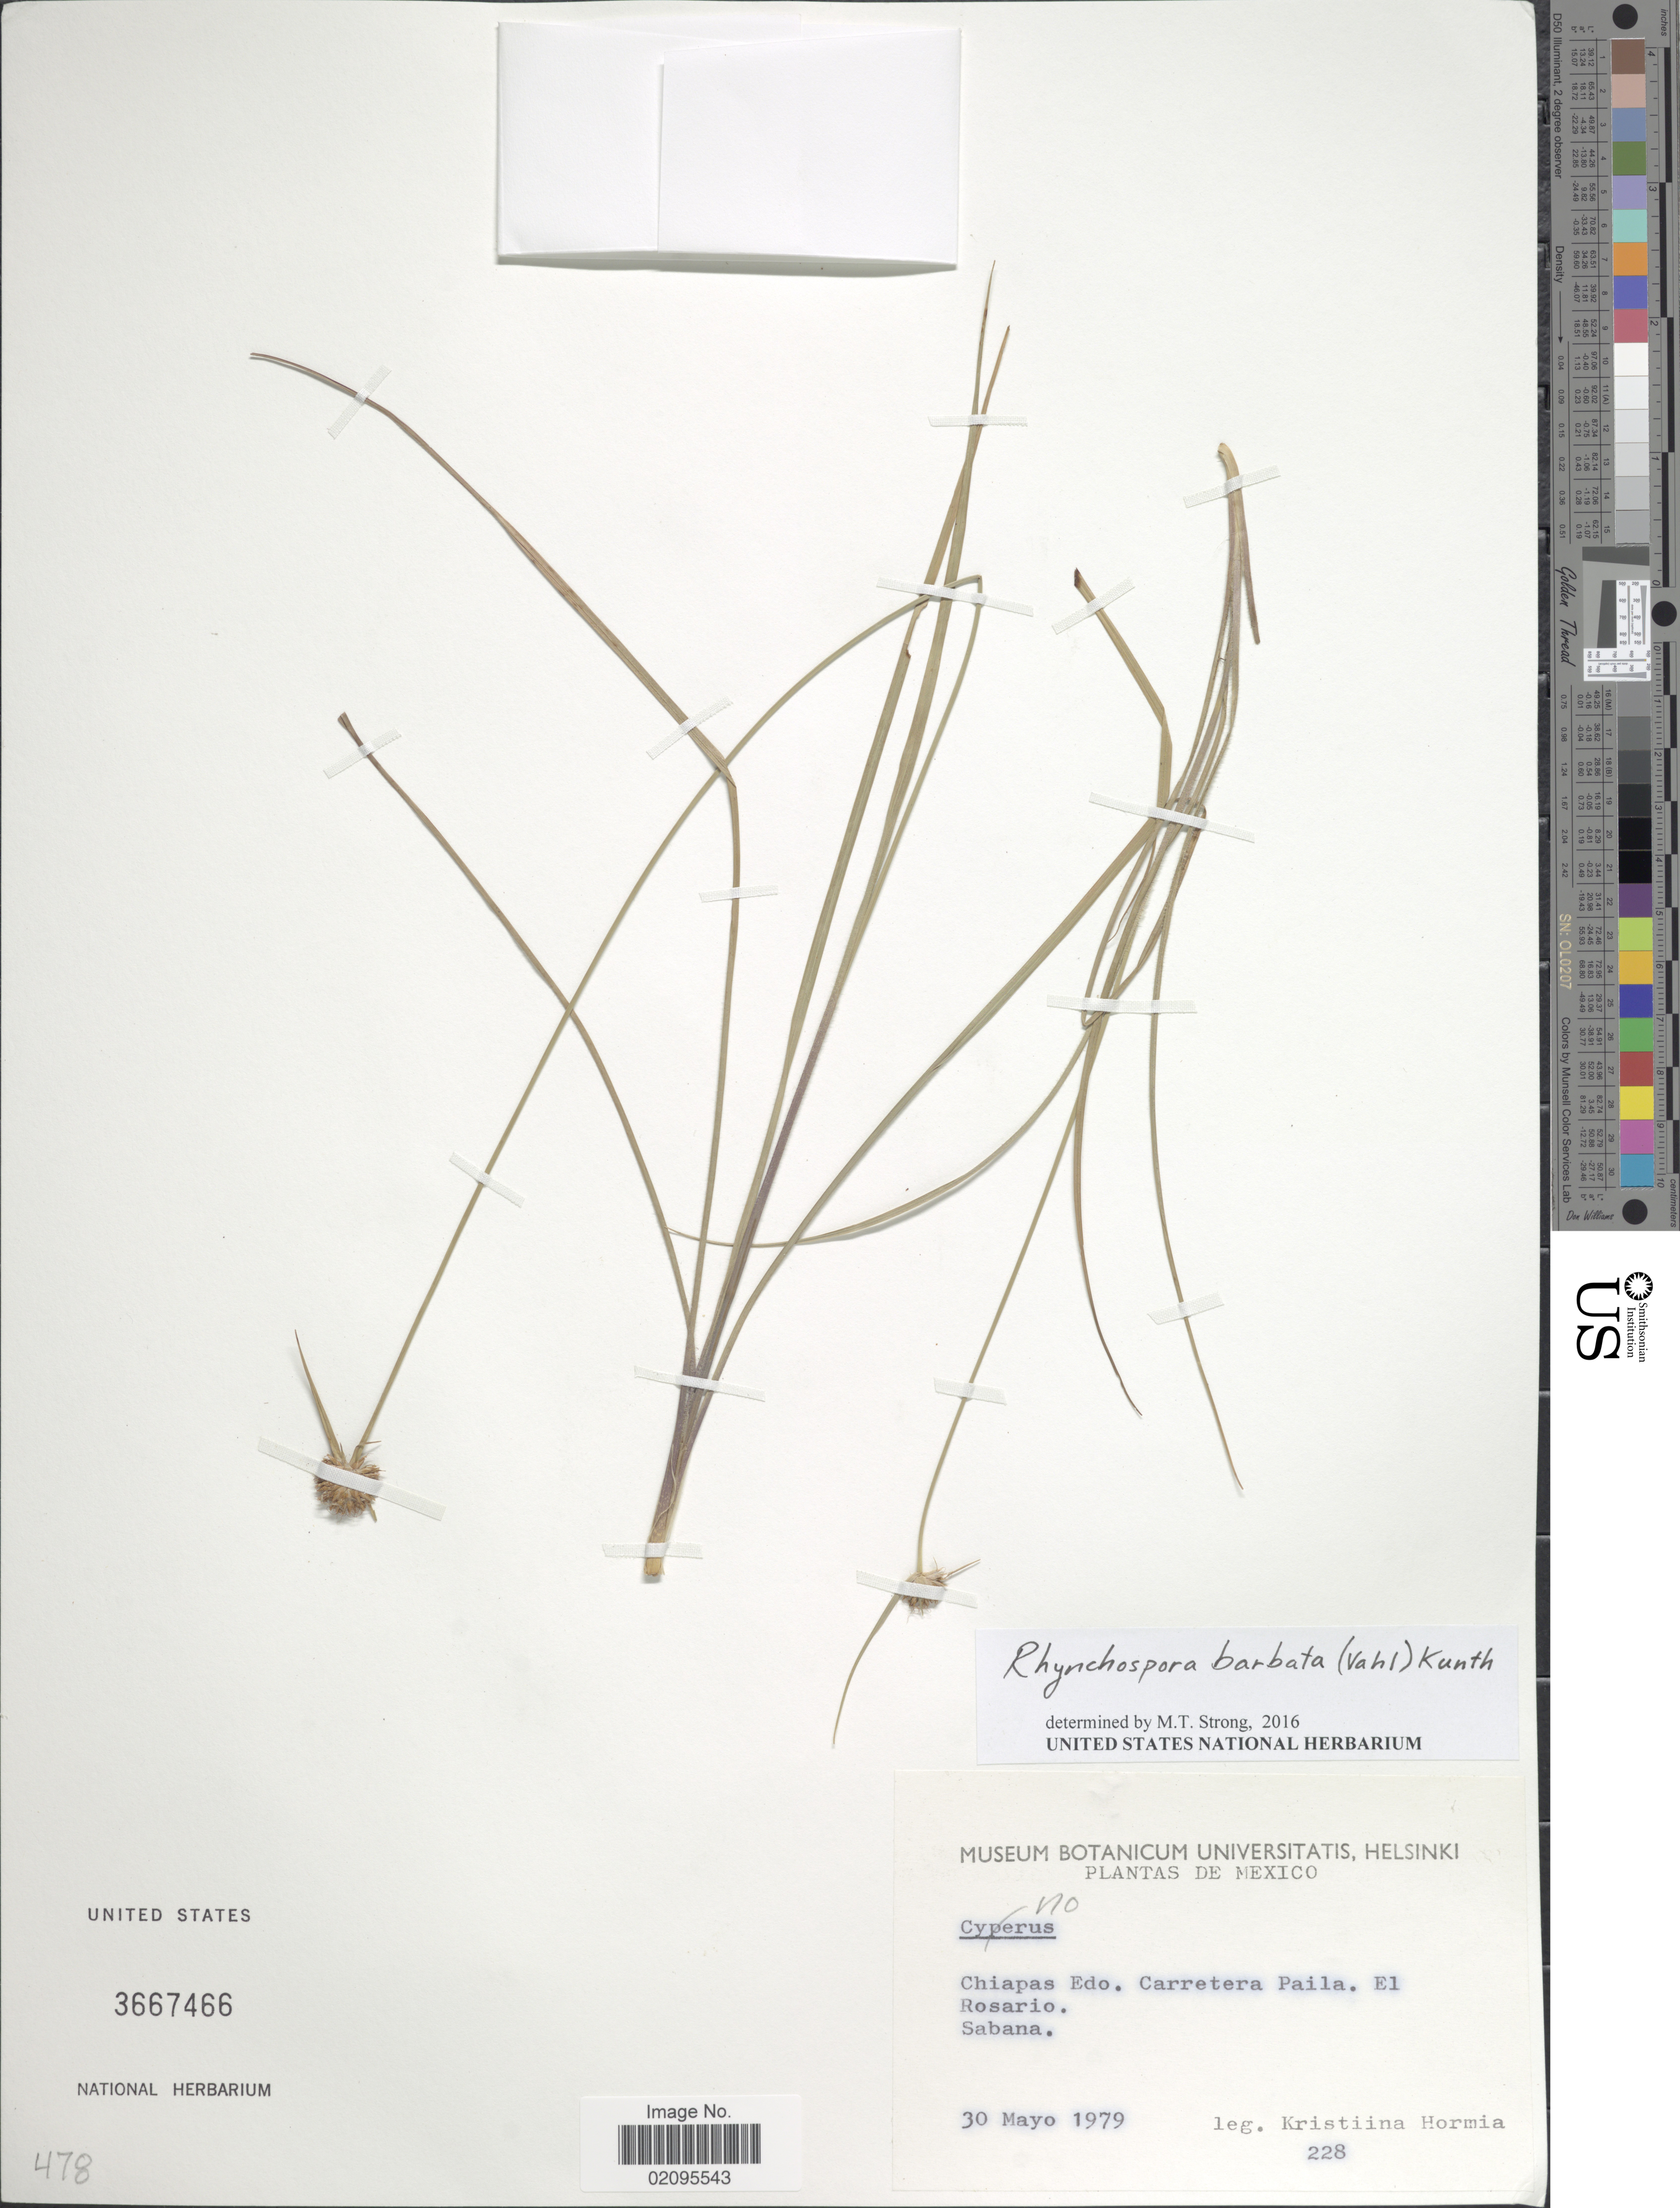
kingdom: Plantae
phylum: Tracheophyta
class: Liliopsida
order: Poales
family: Cyperaceae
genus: Rhynchospora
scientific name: Rhynchospora barbata var. barbata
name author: (Vahl) Kunth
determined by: Alves, K.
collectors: K. Hormia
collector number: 228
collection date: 1979-05-30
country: Mexico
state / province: Chiapas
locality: Carretera Paila, El Rosario.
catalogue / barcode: US 3667466